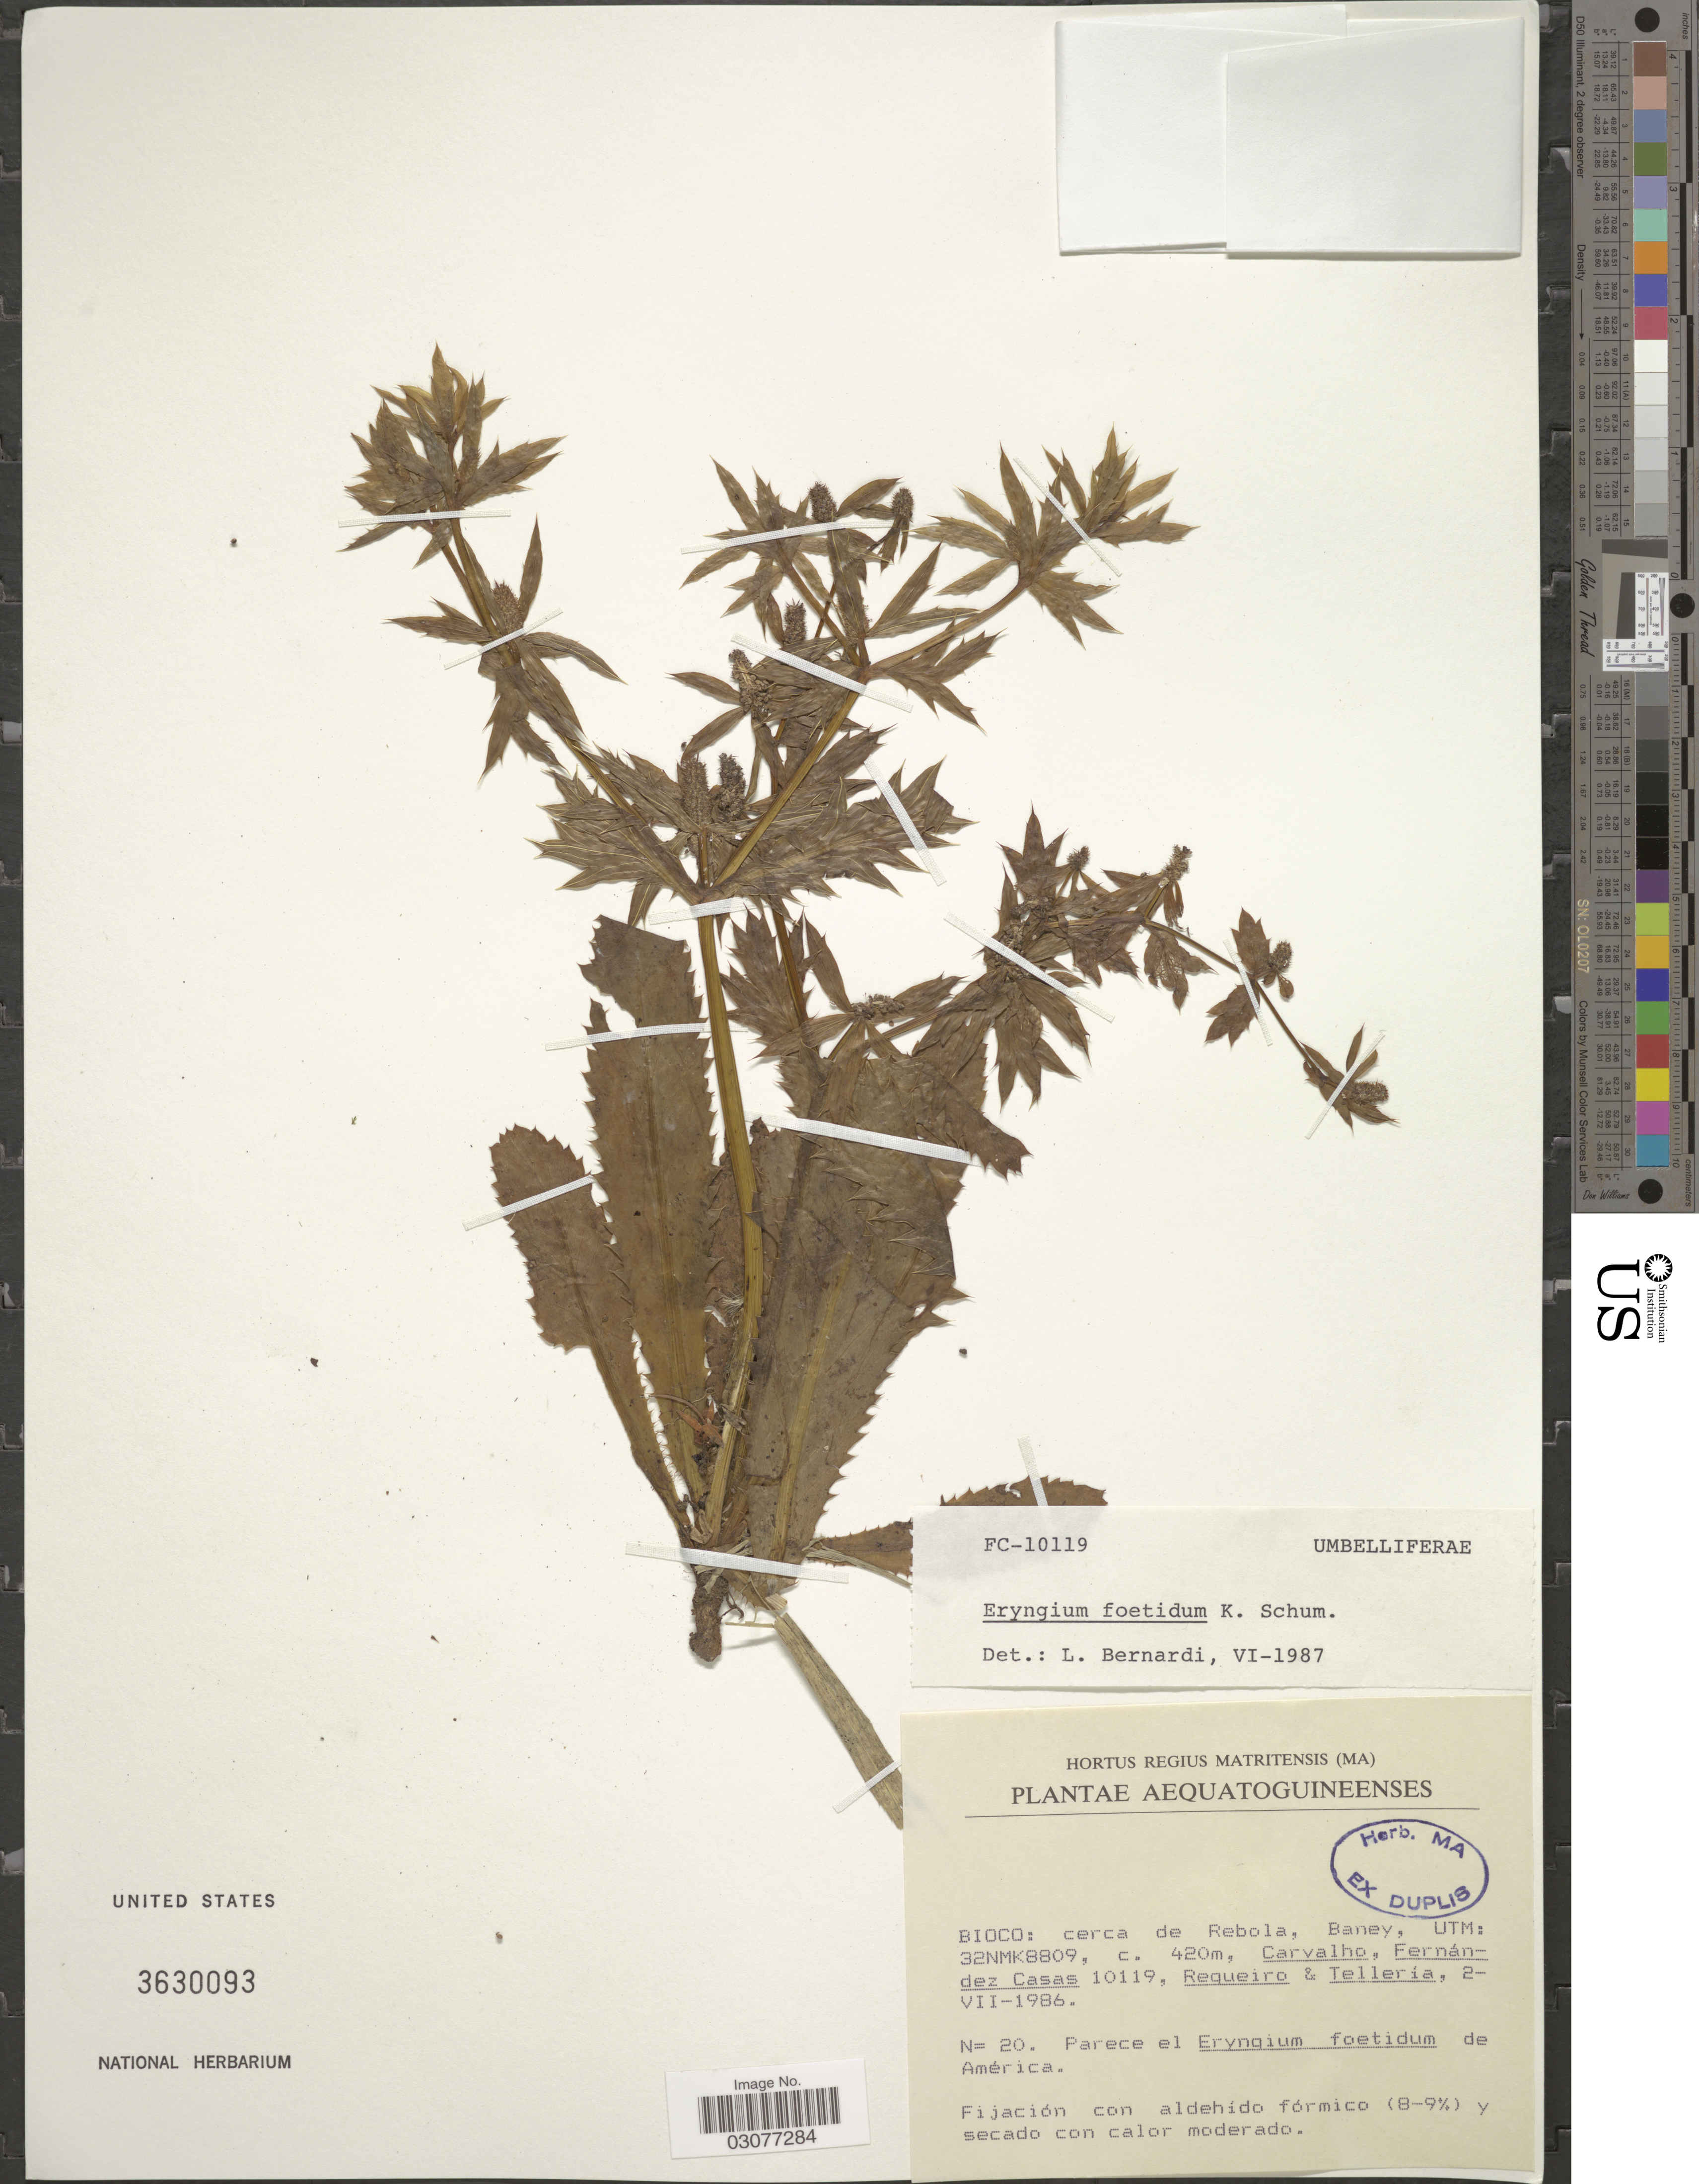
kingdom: Plantae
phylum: Tracheophyta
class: Magnoliopsida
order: Apiales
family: Apiaceae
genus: Eryngium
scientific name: Eryngium foetidum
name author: L.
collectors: Carvalho, --, F. Casas, Requeiro, -- & -. Telleria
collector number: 10119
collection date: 1986-07-02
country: Equatorial Guinea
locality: Aequatoguineenses, Bioco: cerca de Rebola, Baney, UTM: 32NMK8809.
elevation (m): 420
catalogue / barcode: US 3630093